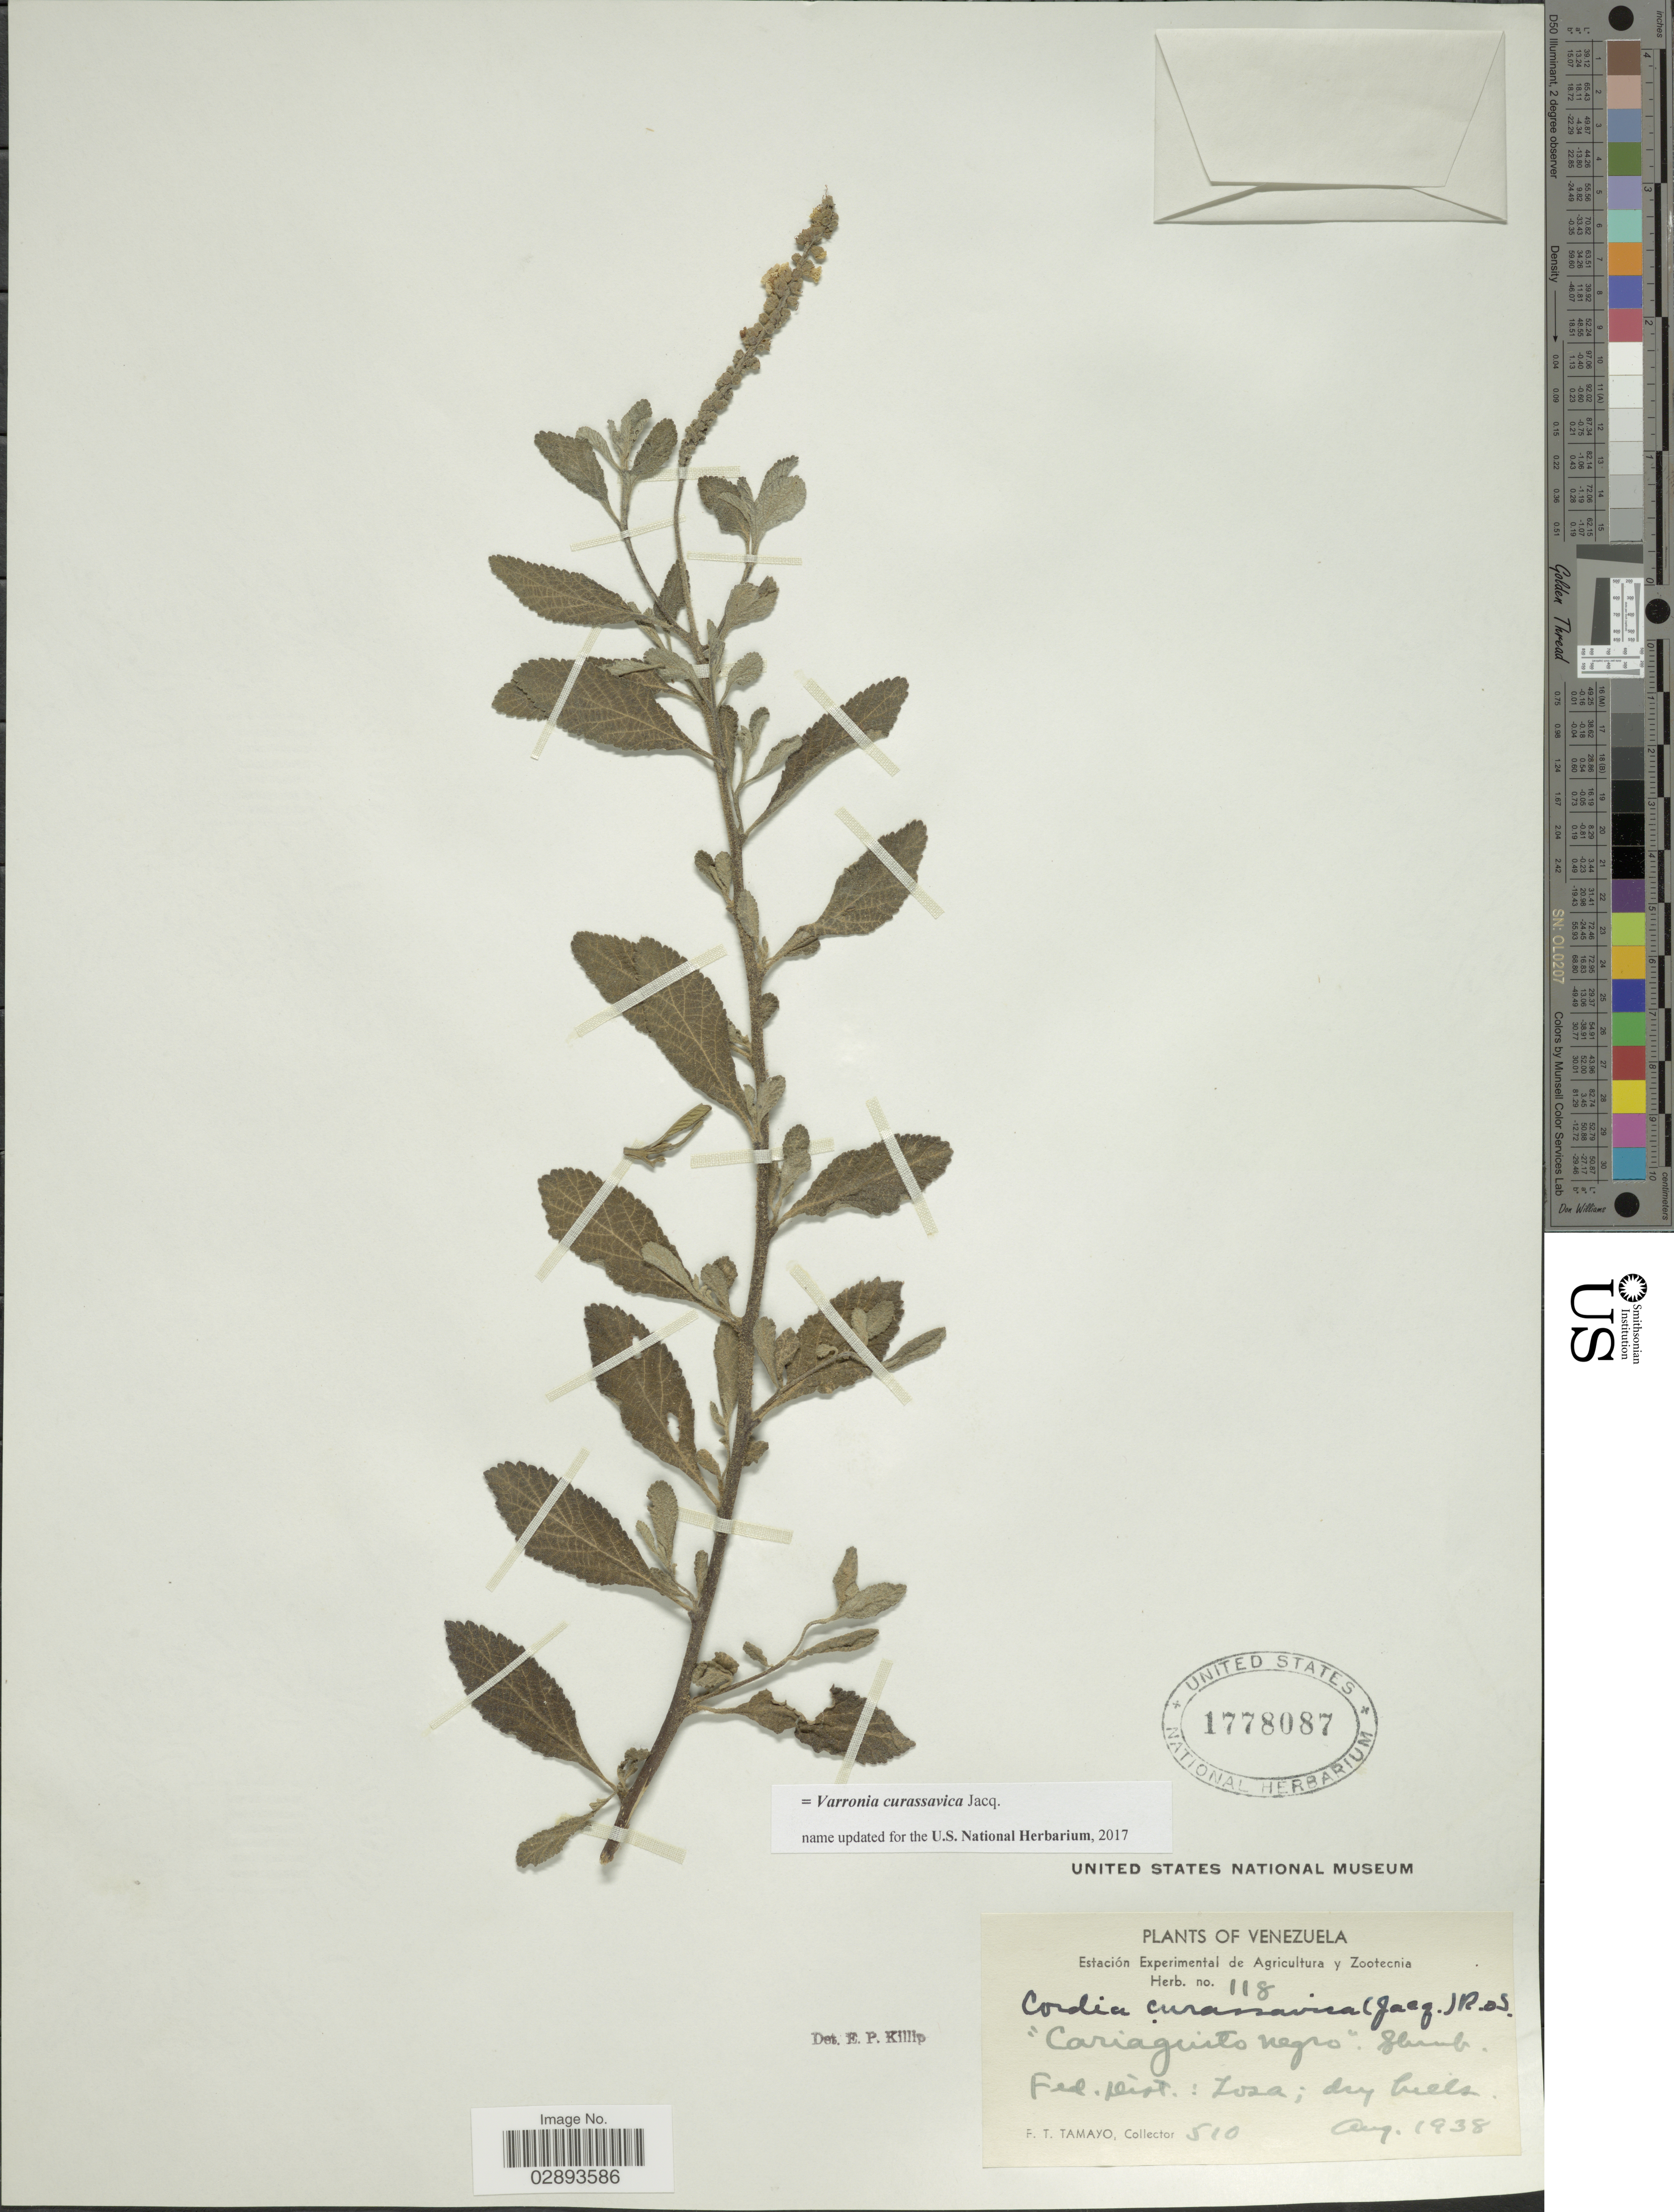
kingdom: Plantae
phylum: Tracheophyta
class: Magnoliopsida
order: Boraginales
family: Cordiaceae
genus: Varronia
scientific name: Varronia curassavica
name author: Jacq.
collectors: F. Tamayo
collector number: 510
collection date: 1938-08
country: Venezuela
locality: Fed. Dist.: Losa.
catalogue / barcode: US 1778087